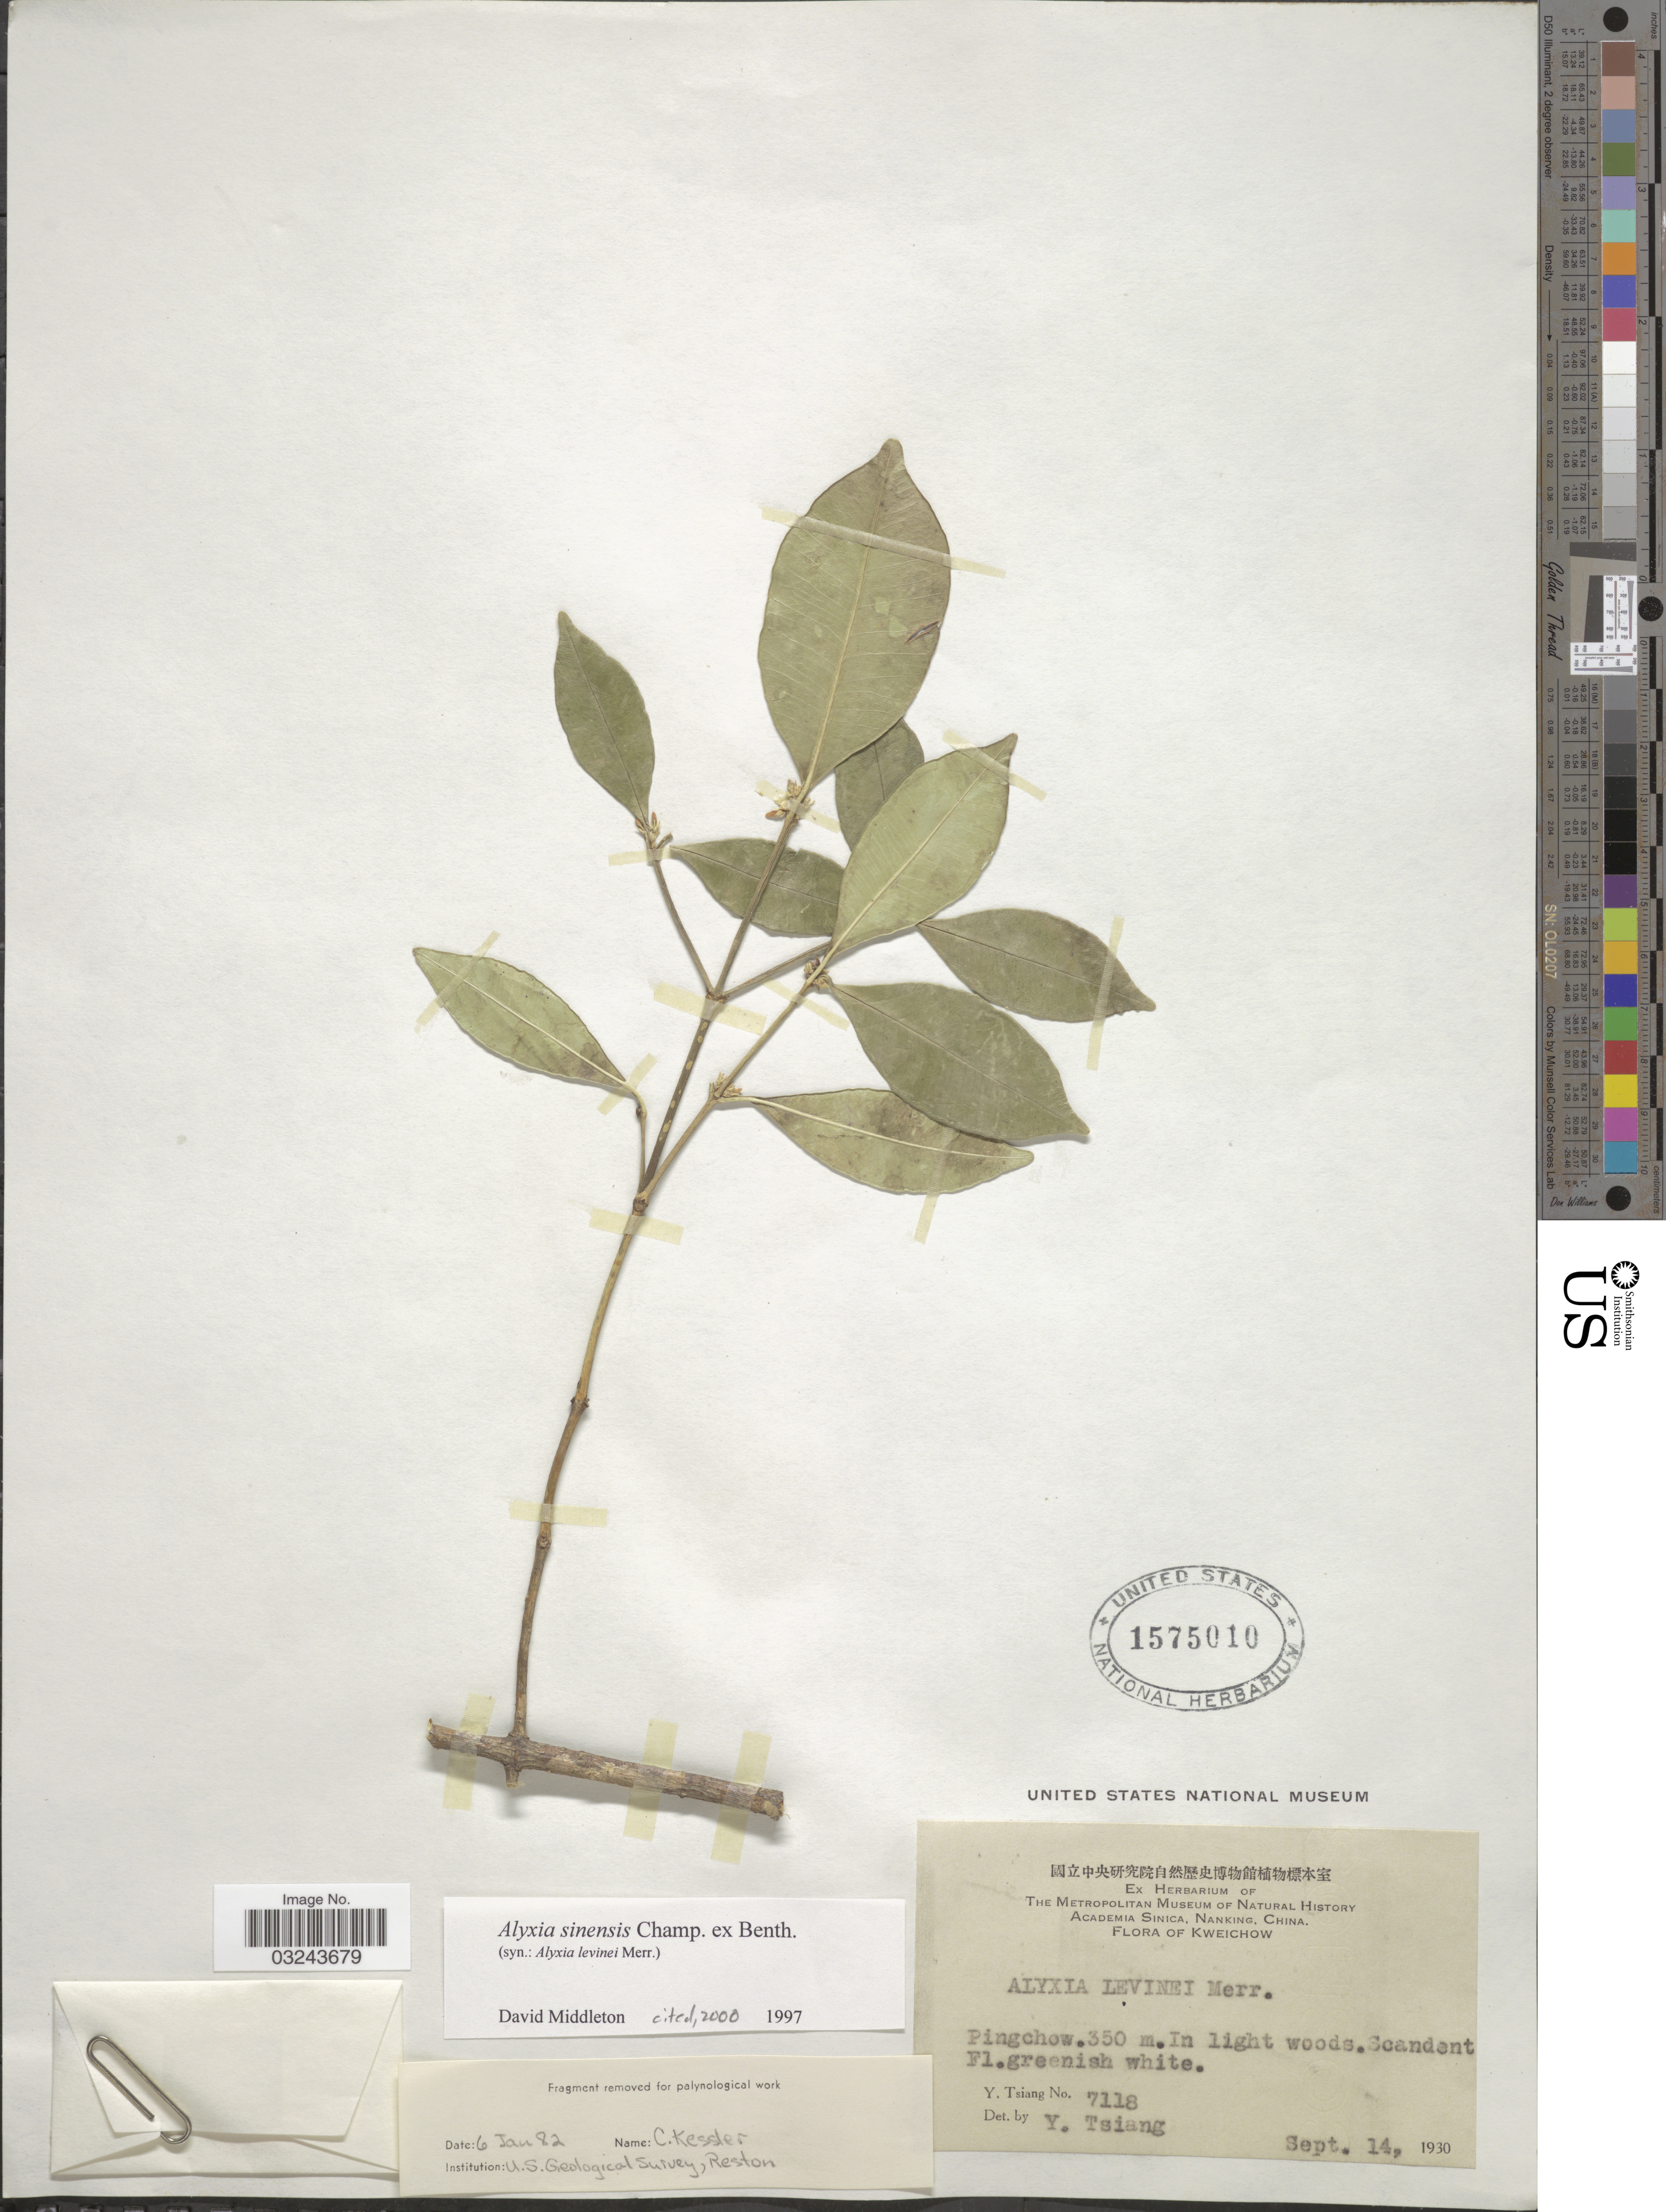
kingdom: Plantae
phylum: Tracheophyta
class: Magnoliopsida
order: Gentianales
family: Apocynaceae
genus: Alyxia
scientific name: Alyxia sinensis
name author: Champ. ex Benth.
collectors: Y. Tsiang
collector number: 7118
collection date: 1930-09-14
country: China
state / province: Guizhou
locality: Kweichow. Pingchow.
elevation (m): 350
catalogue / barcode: US 1575010